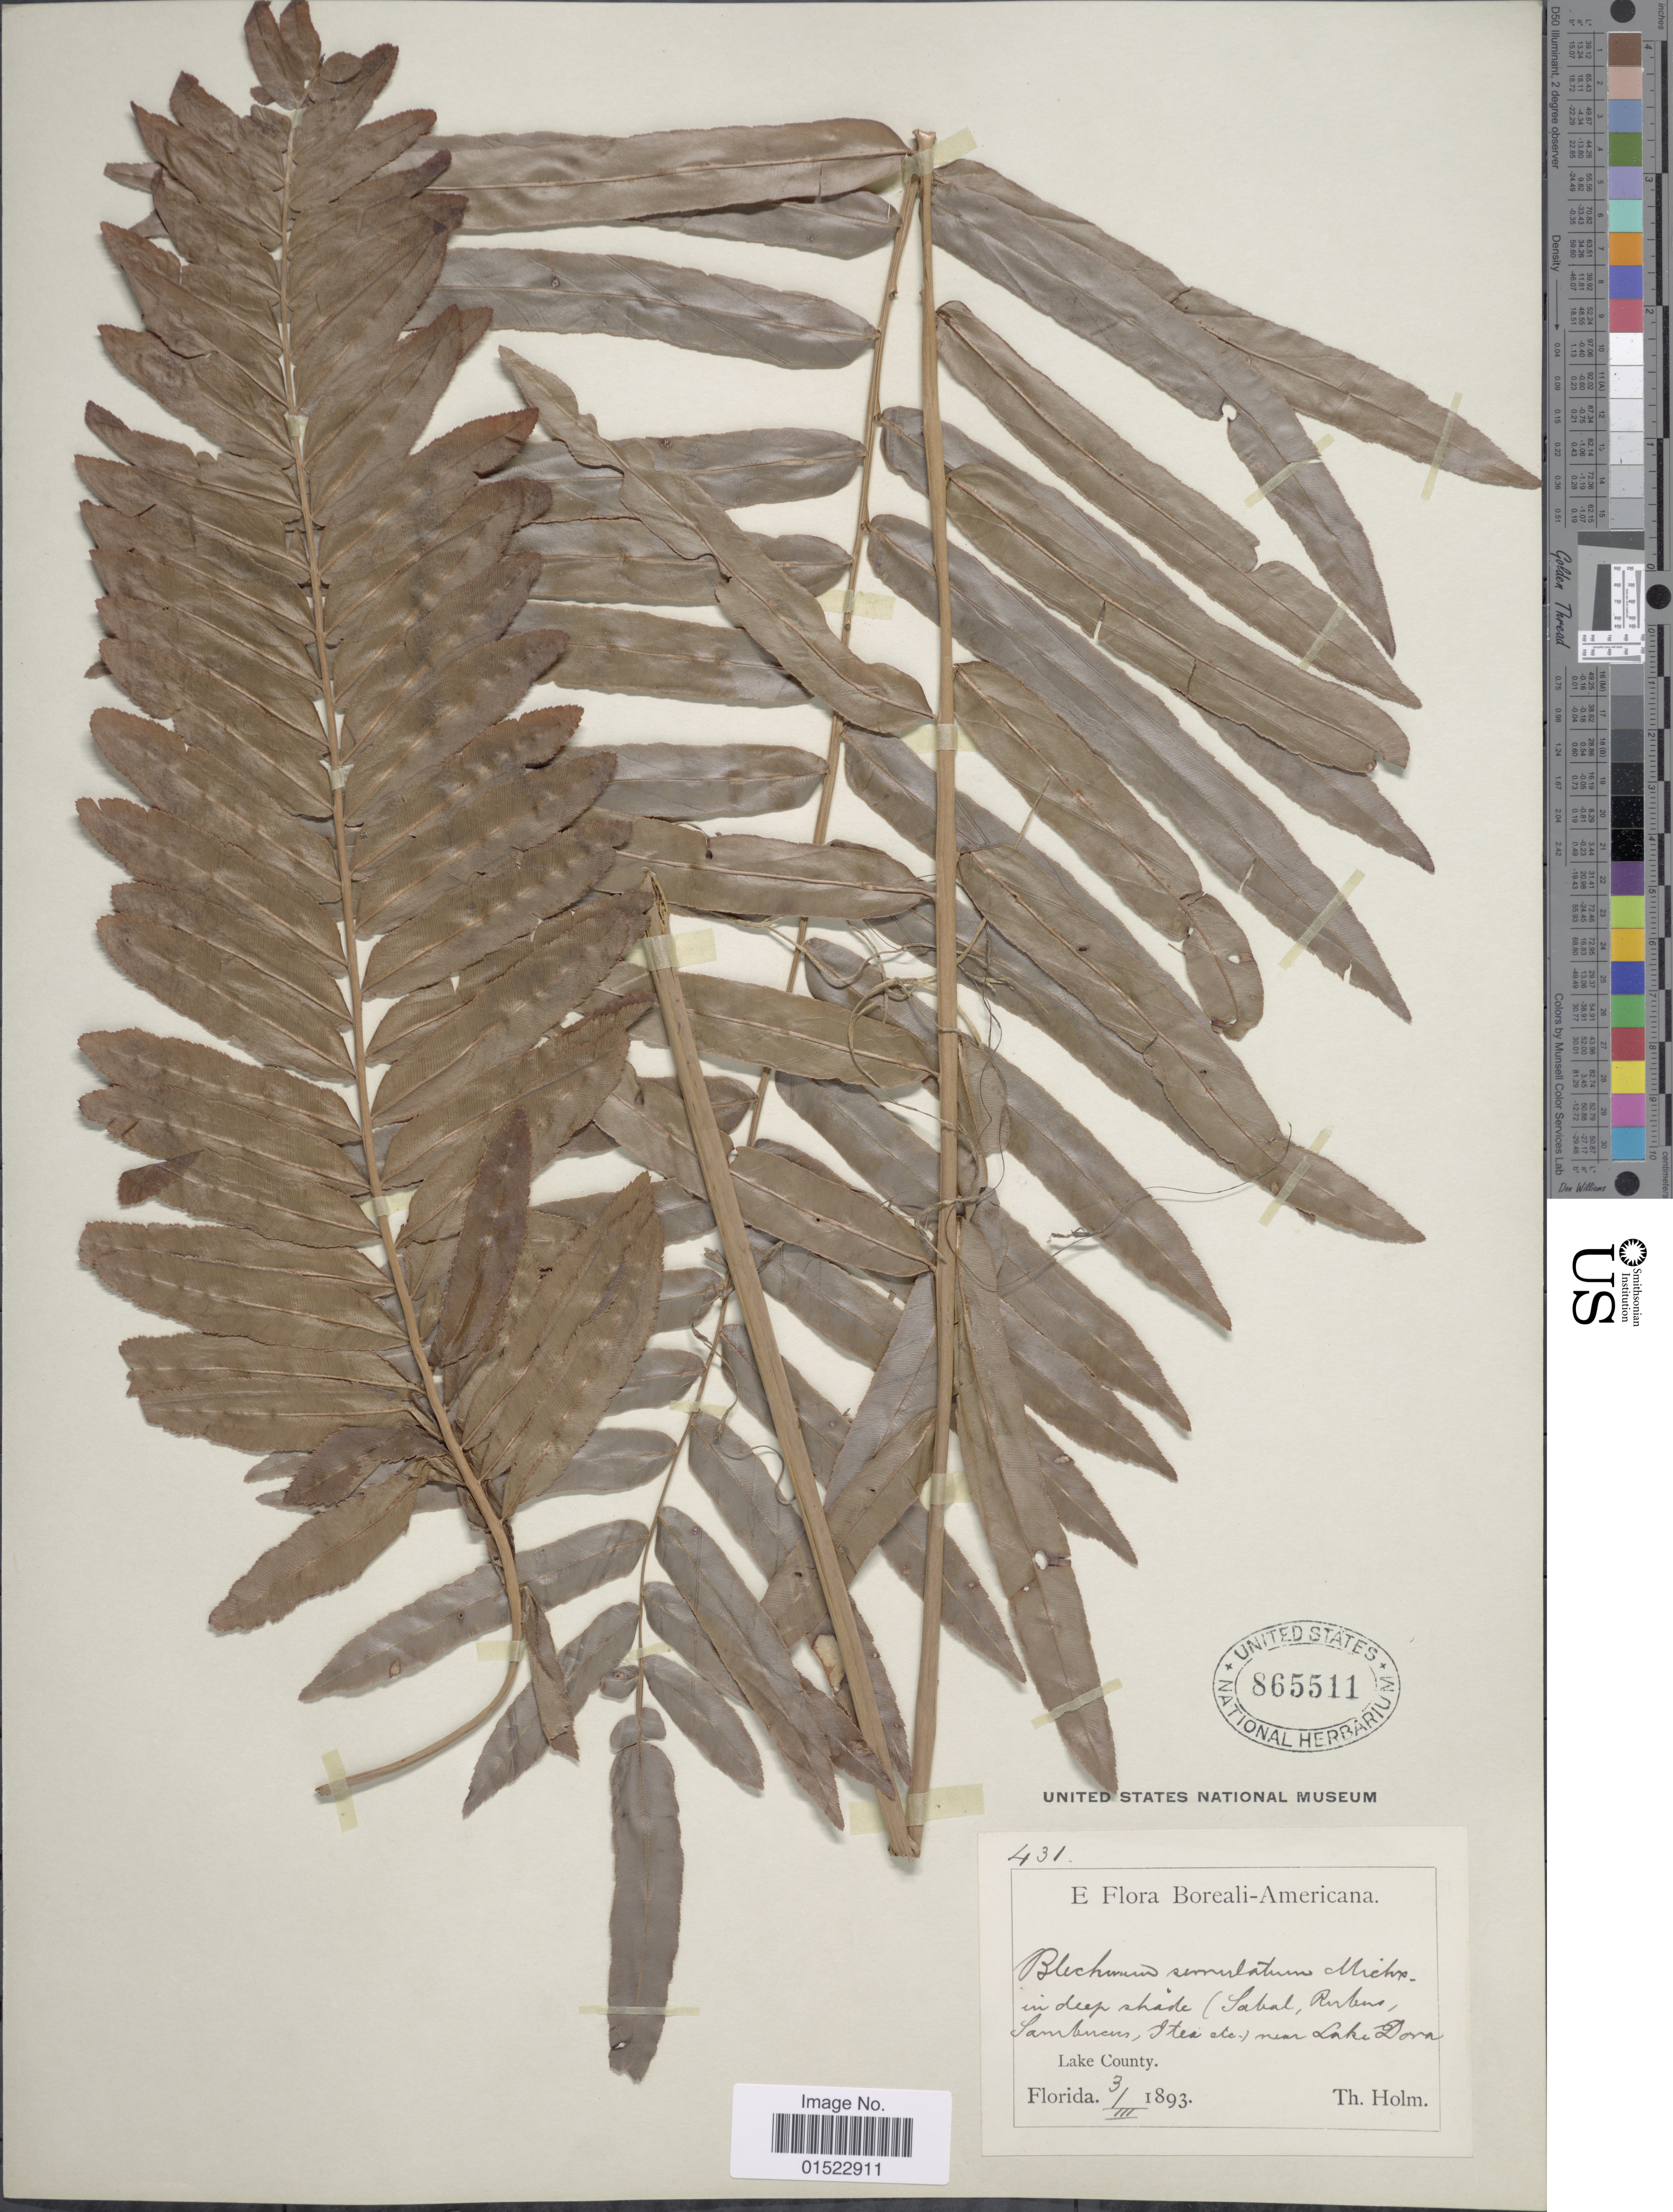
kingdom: Plantae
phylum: Tracheophyta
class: Polypodiopsida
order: Polypodiales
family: Blechnaceae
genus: Telmatoblechnum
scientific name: Telmatoblechnum serrulatum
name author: (Rich.) Perrie et al.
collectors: T. Holm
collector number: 431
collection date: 1893-03-03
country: United States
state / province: Florida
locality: E. Florida, Lake County, near Lake Dora.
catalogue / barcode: US 865511